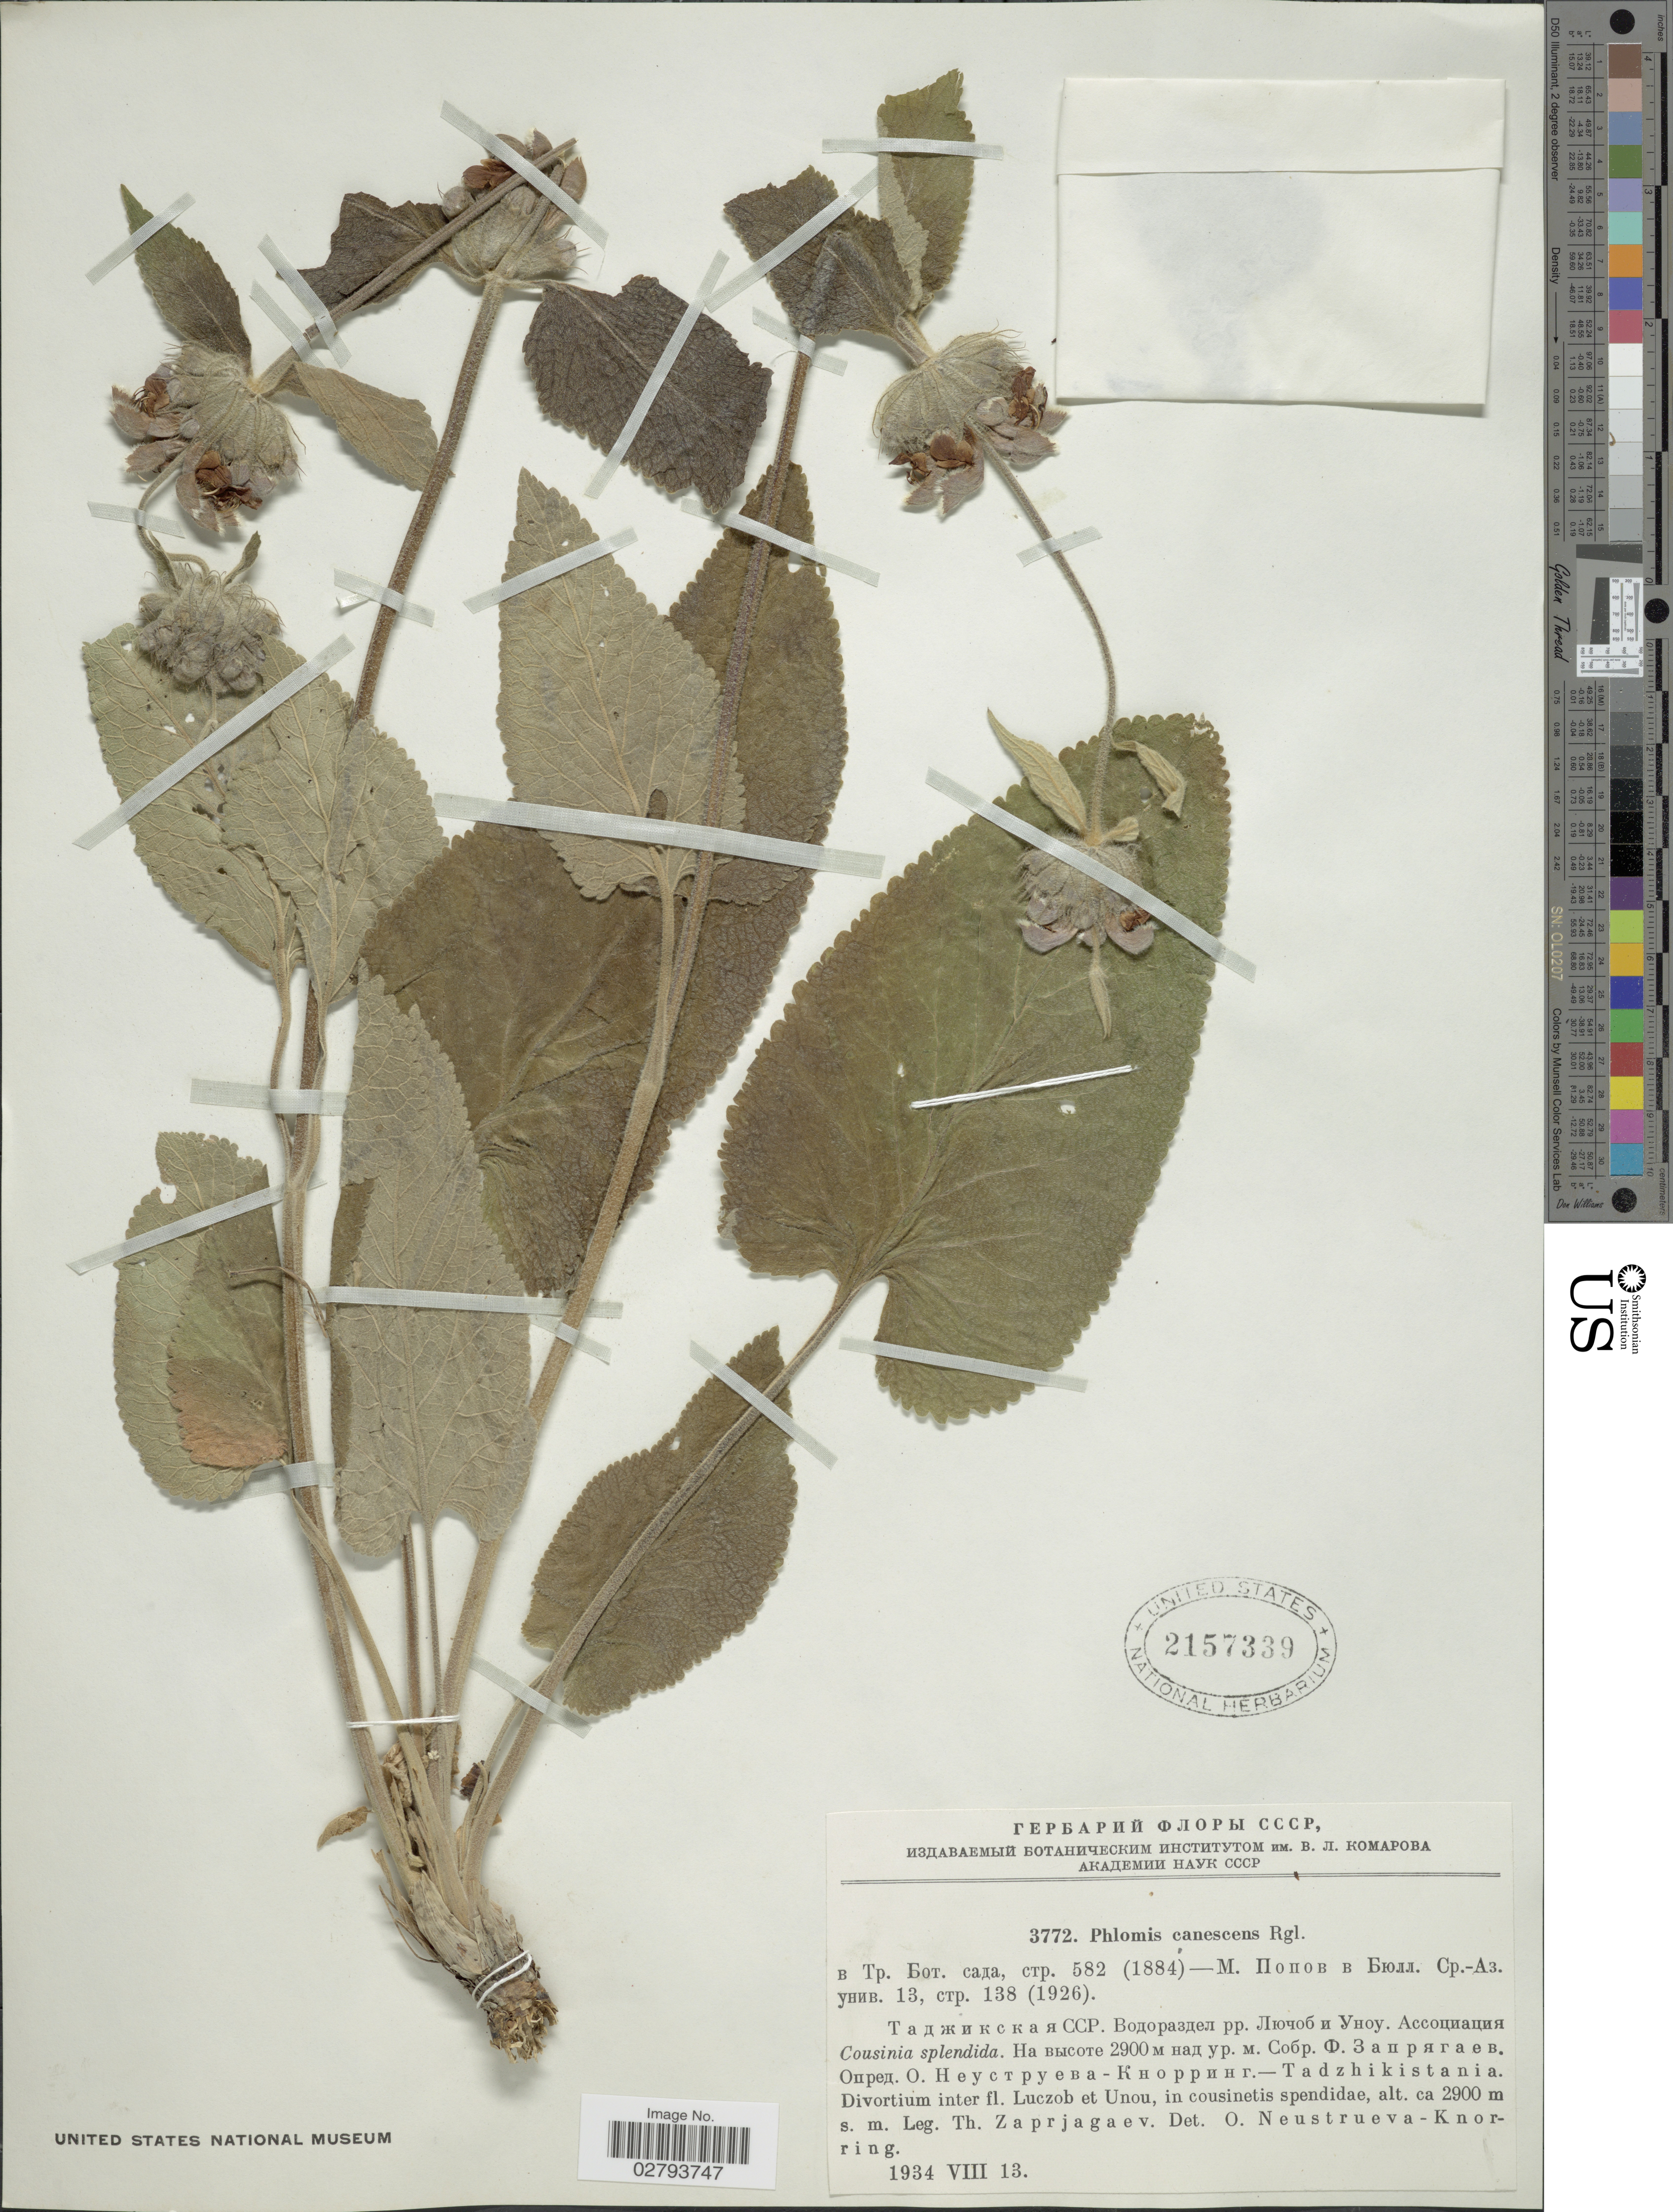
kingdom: Plantae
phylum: Tracheophyta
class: Magnoliopsida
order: Lamiales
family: Lamiaceae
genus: Phlomoides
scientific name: Phlomoides canescens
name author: (A. Regel) Adylov et al.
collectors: T. Zaprjagaev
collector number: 3772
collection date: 1934-08-13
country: Tajikistan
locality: Tadzhikistania, Divortium inter fl. Luczob et Unou, in cousinetis spendidae.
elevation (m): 2900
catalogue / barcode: US 2157339